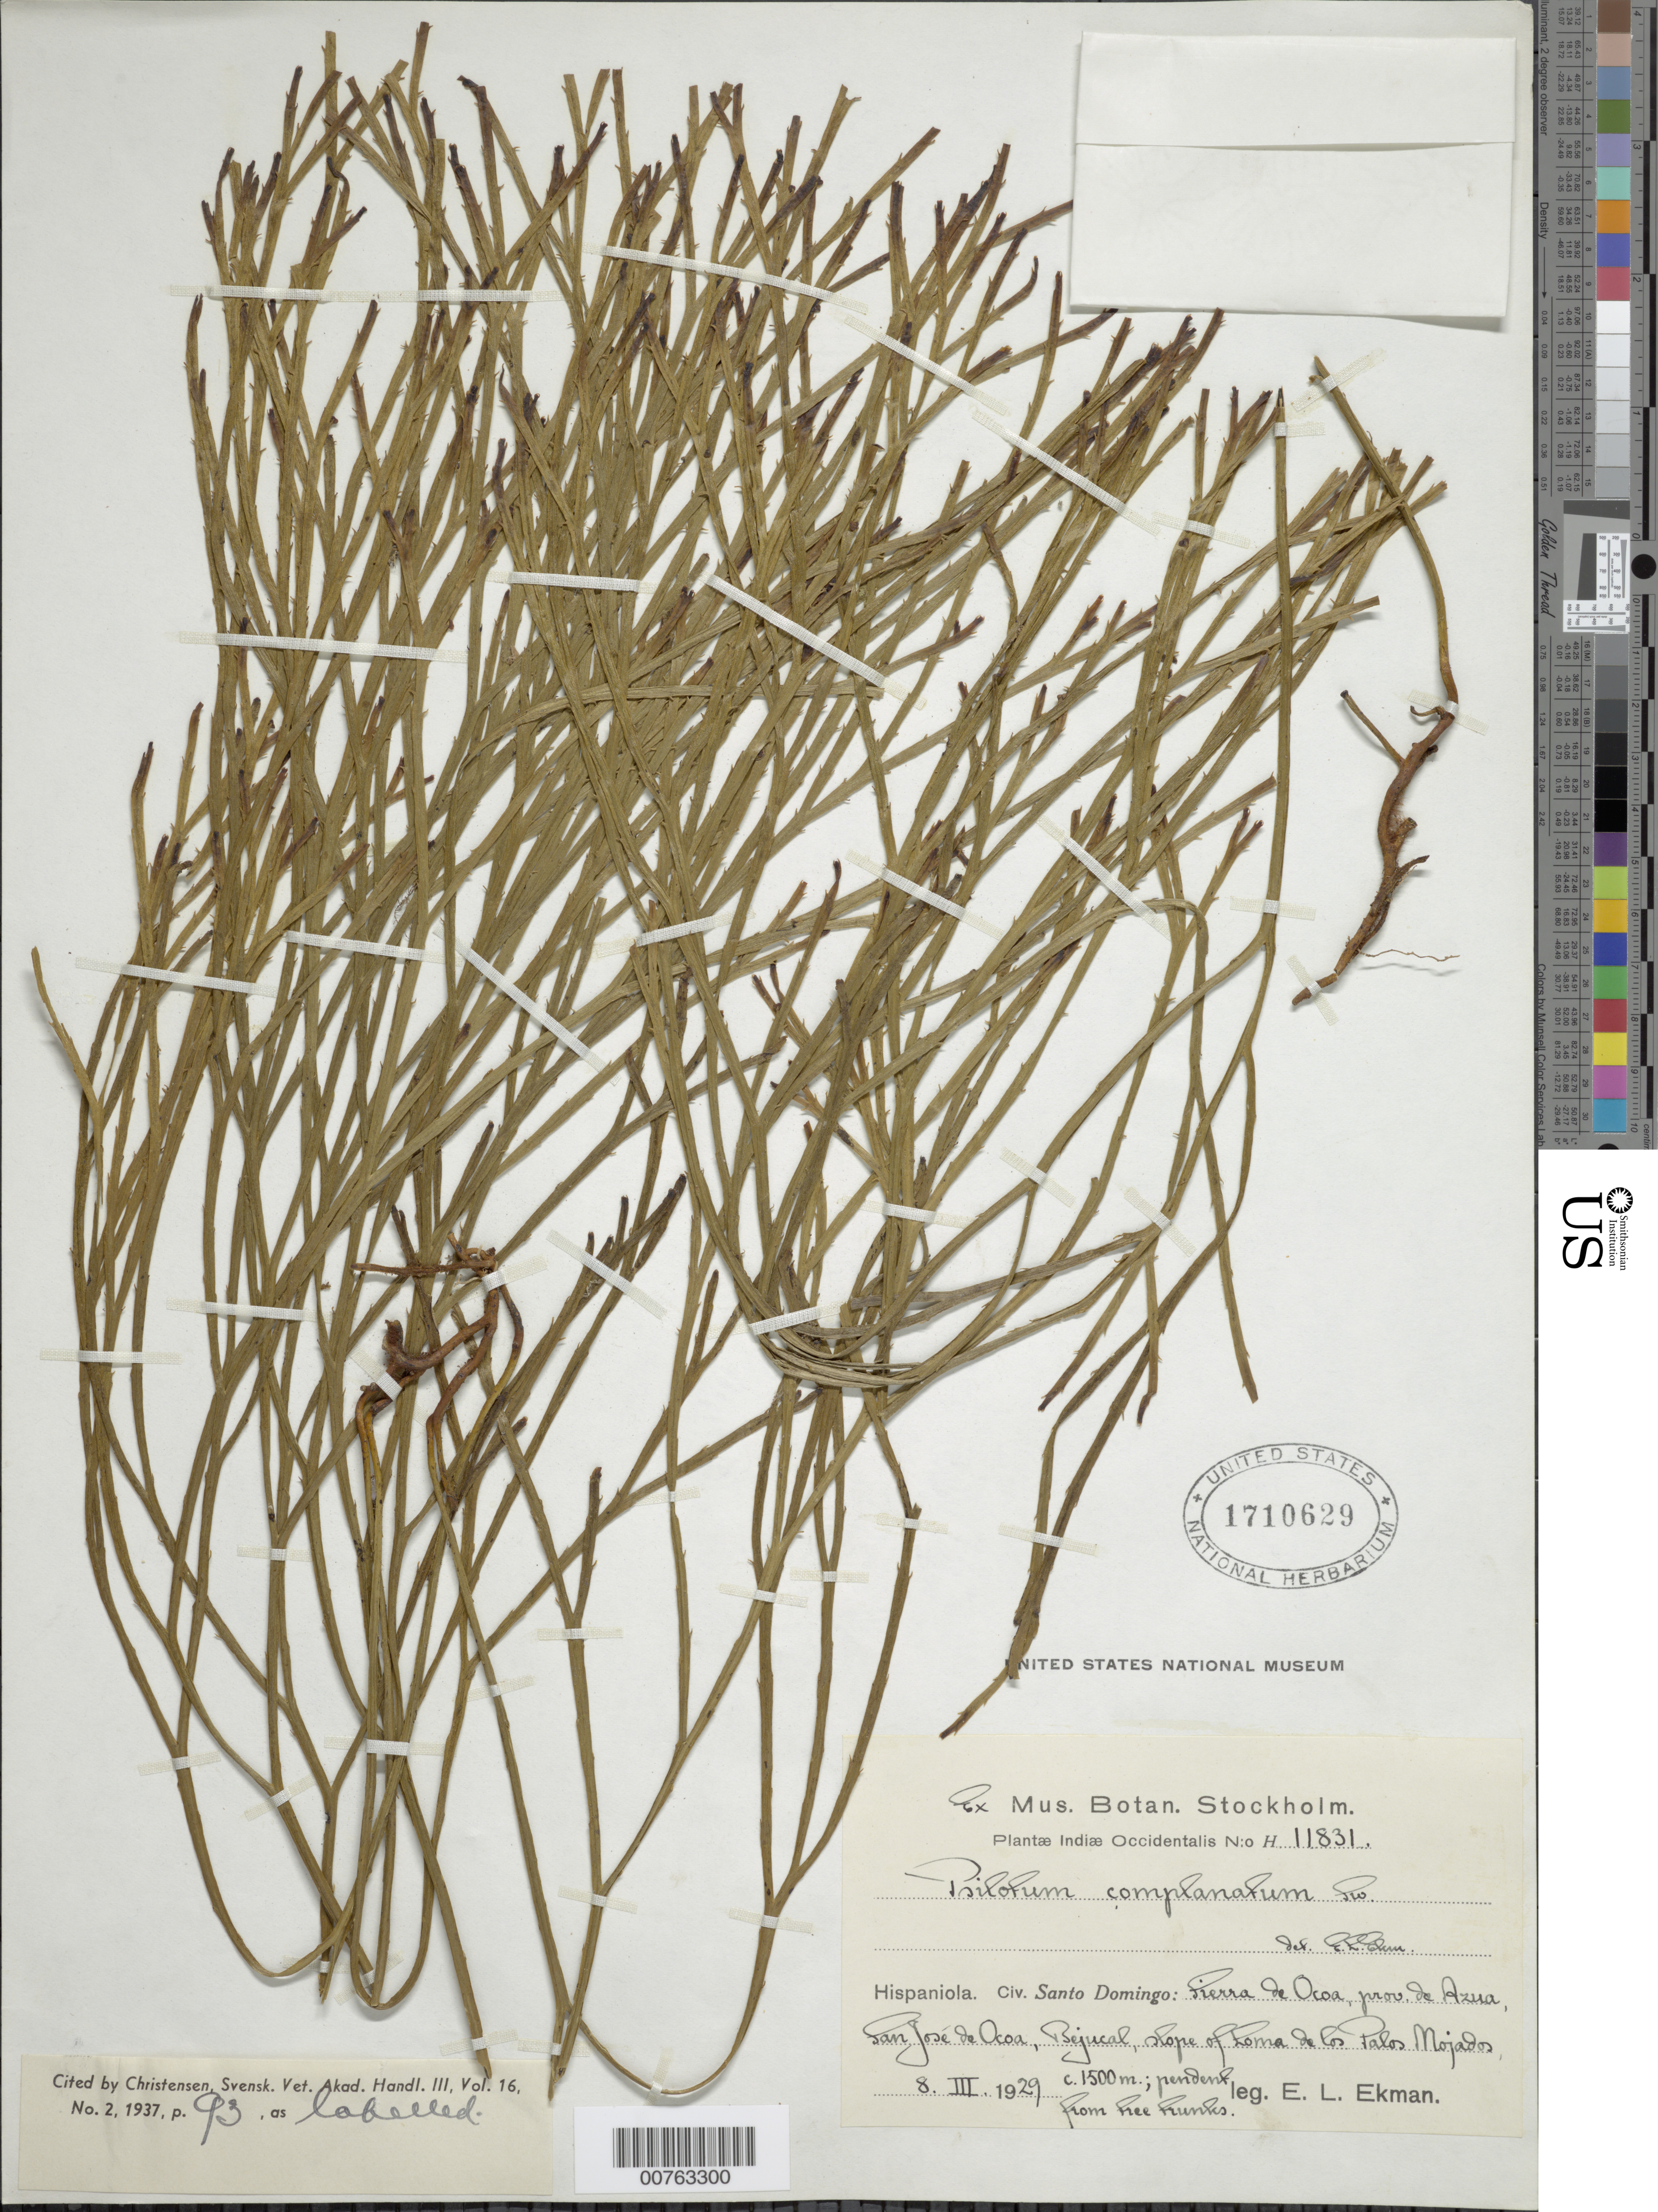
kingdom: Plantae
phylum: Tracheophyta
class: Polypodiopsida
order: Psilotales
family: Psilotaceae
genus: Psilotum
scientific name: Psilotum complanatum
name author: Sw.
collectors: E. L. Ekman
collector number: H 11831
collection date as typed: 08 Mar 1929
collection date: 1929-03-08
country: Dominican Republic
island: Hispaniola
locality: Sierra de Ocoa, Provincia de Azua, San José de Ocoa, Bejucal, slope of Loma de los Palos Mojados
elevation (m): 1500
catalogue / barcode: US 1710629